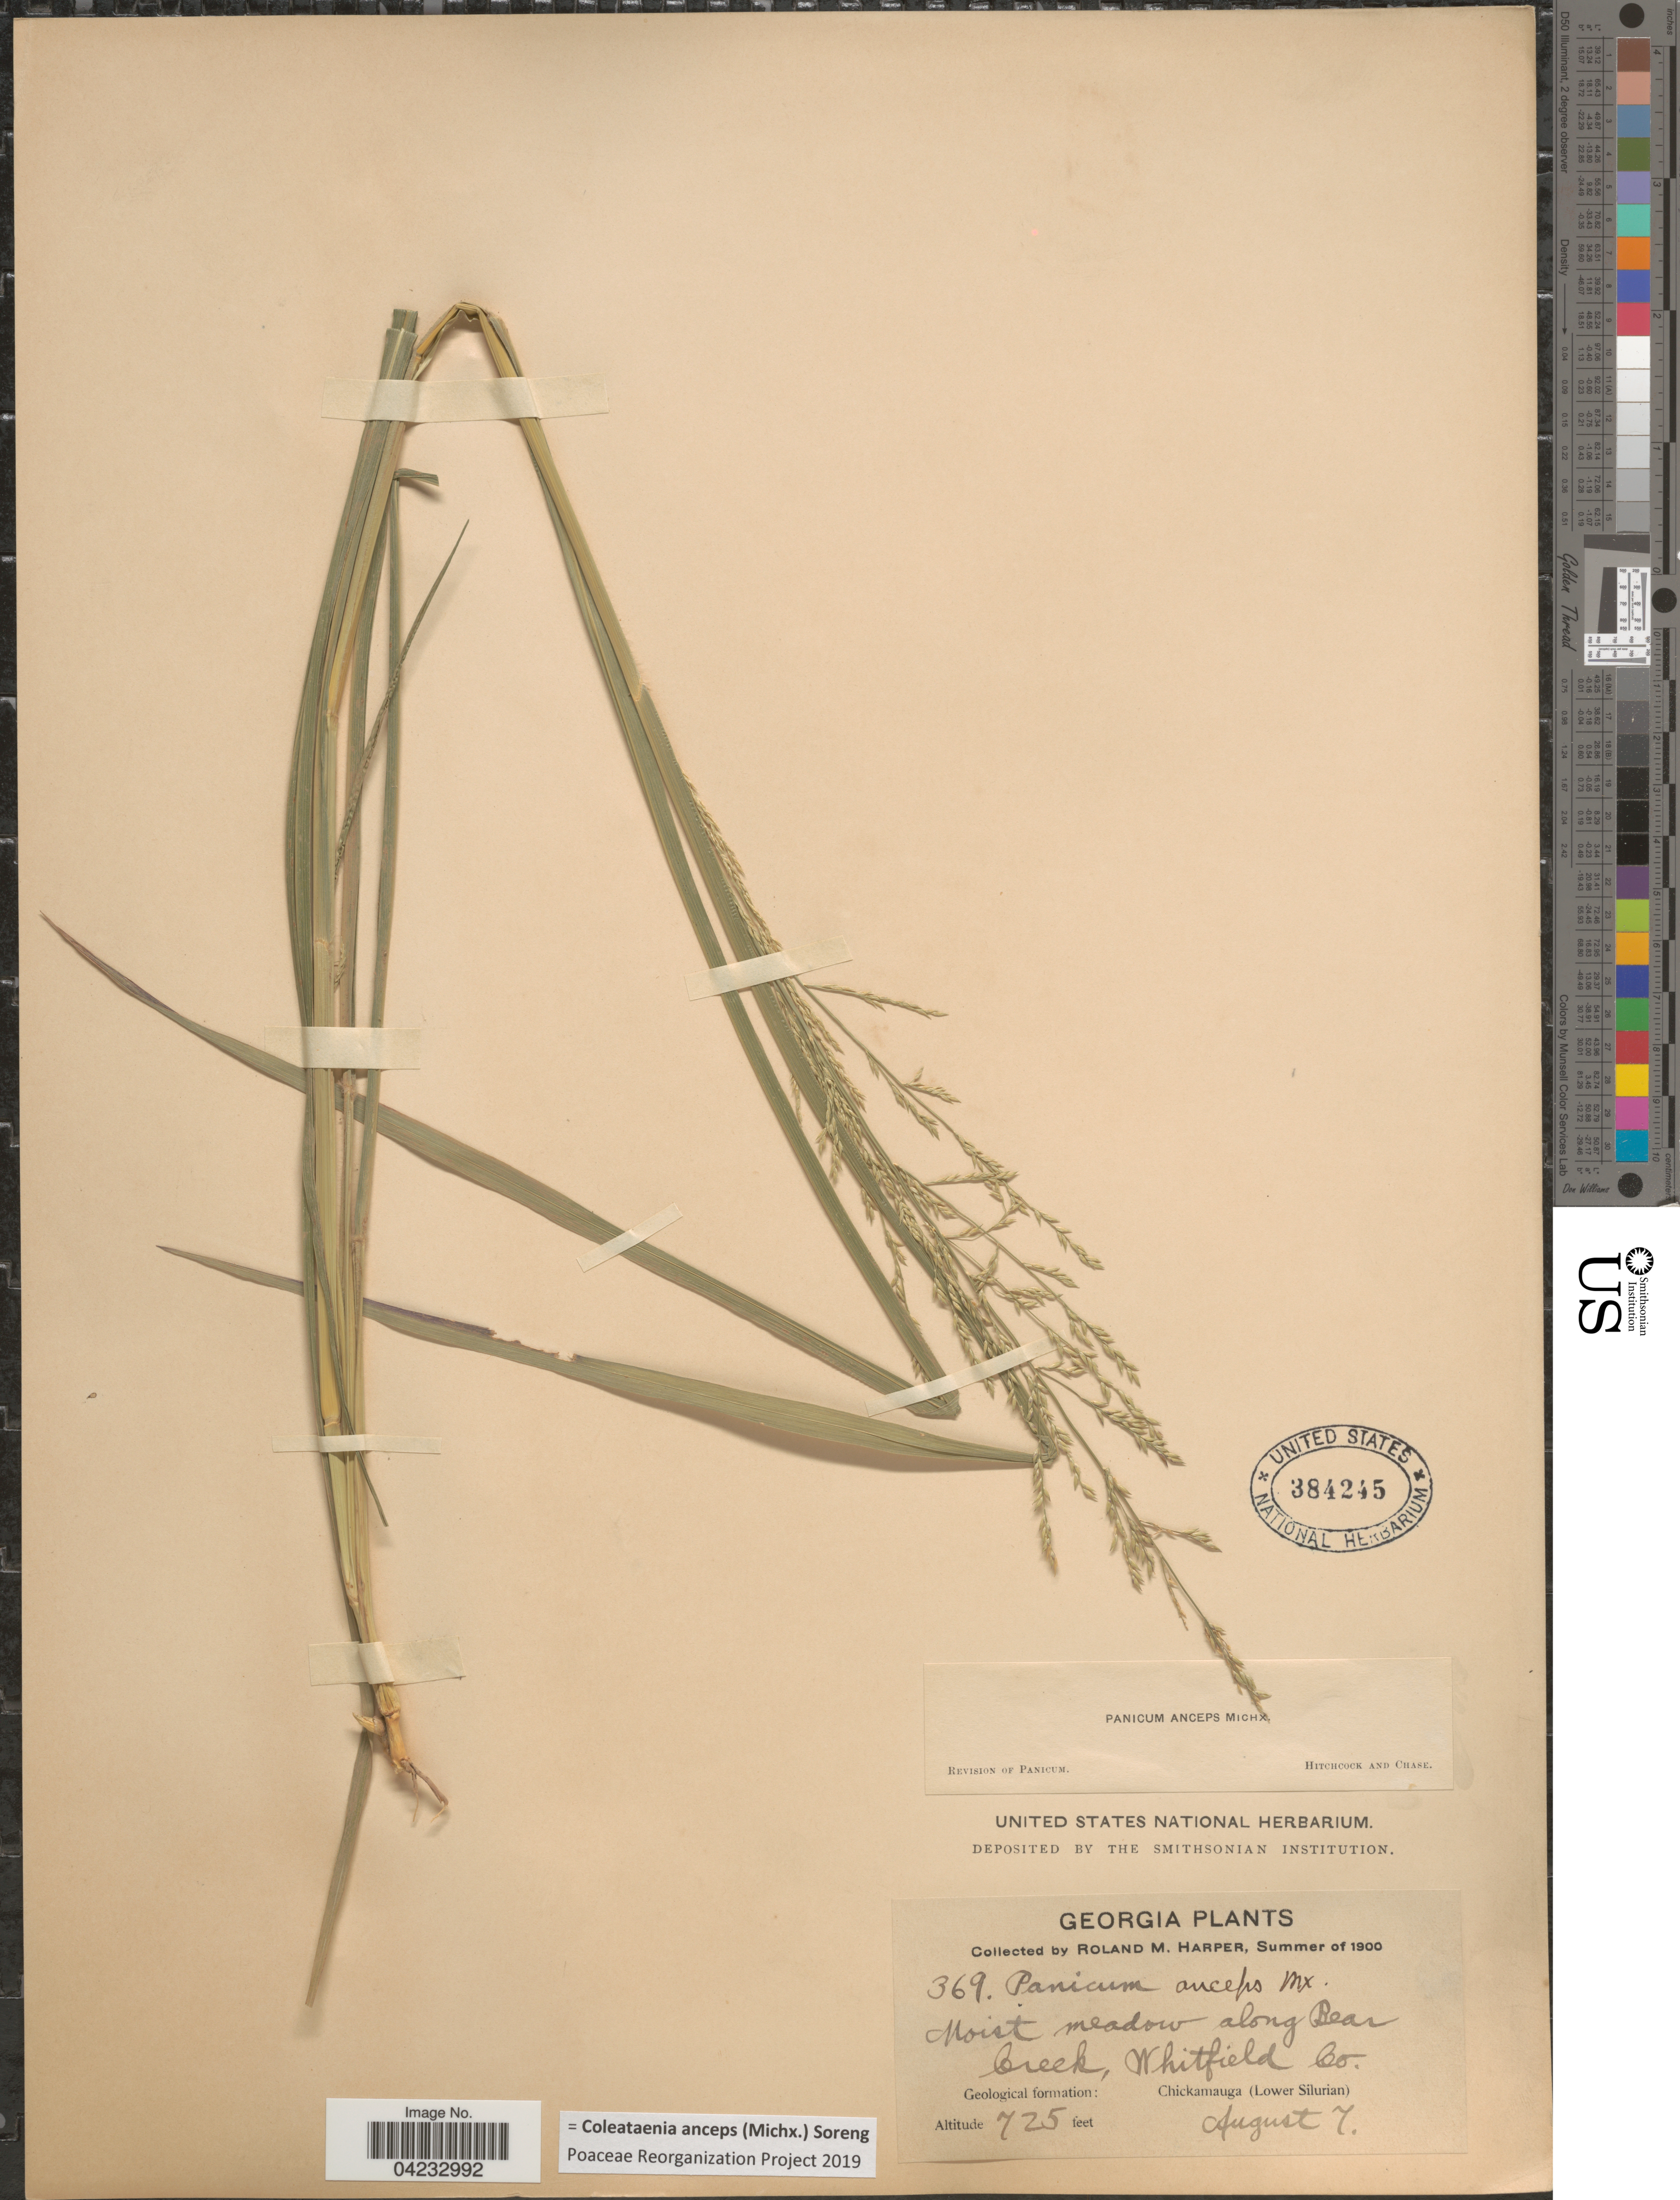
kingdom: Plantae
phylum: Tracheophyta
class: Liliopsida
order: Poales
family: Poaceae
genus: Coleataenia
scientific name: Coleataenia anceps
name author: (Michx.) Soreng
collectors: R. M. Harper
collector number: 369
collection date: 1900-08-07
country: United States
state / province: Georgia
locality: Along Bear Creek, Whitfield Co. Geological formation: Chickamauga (Lower Silurian).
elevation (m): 221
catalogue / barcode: US 384245